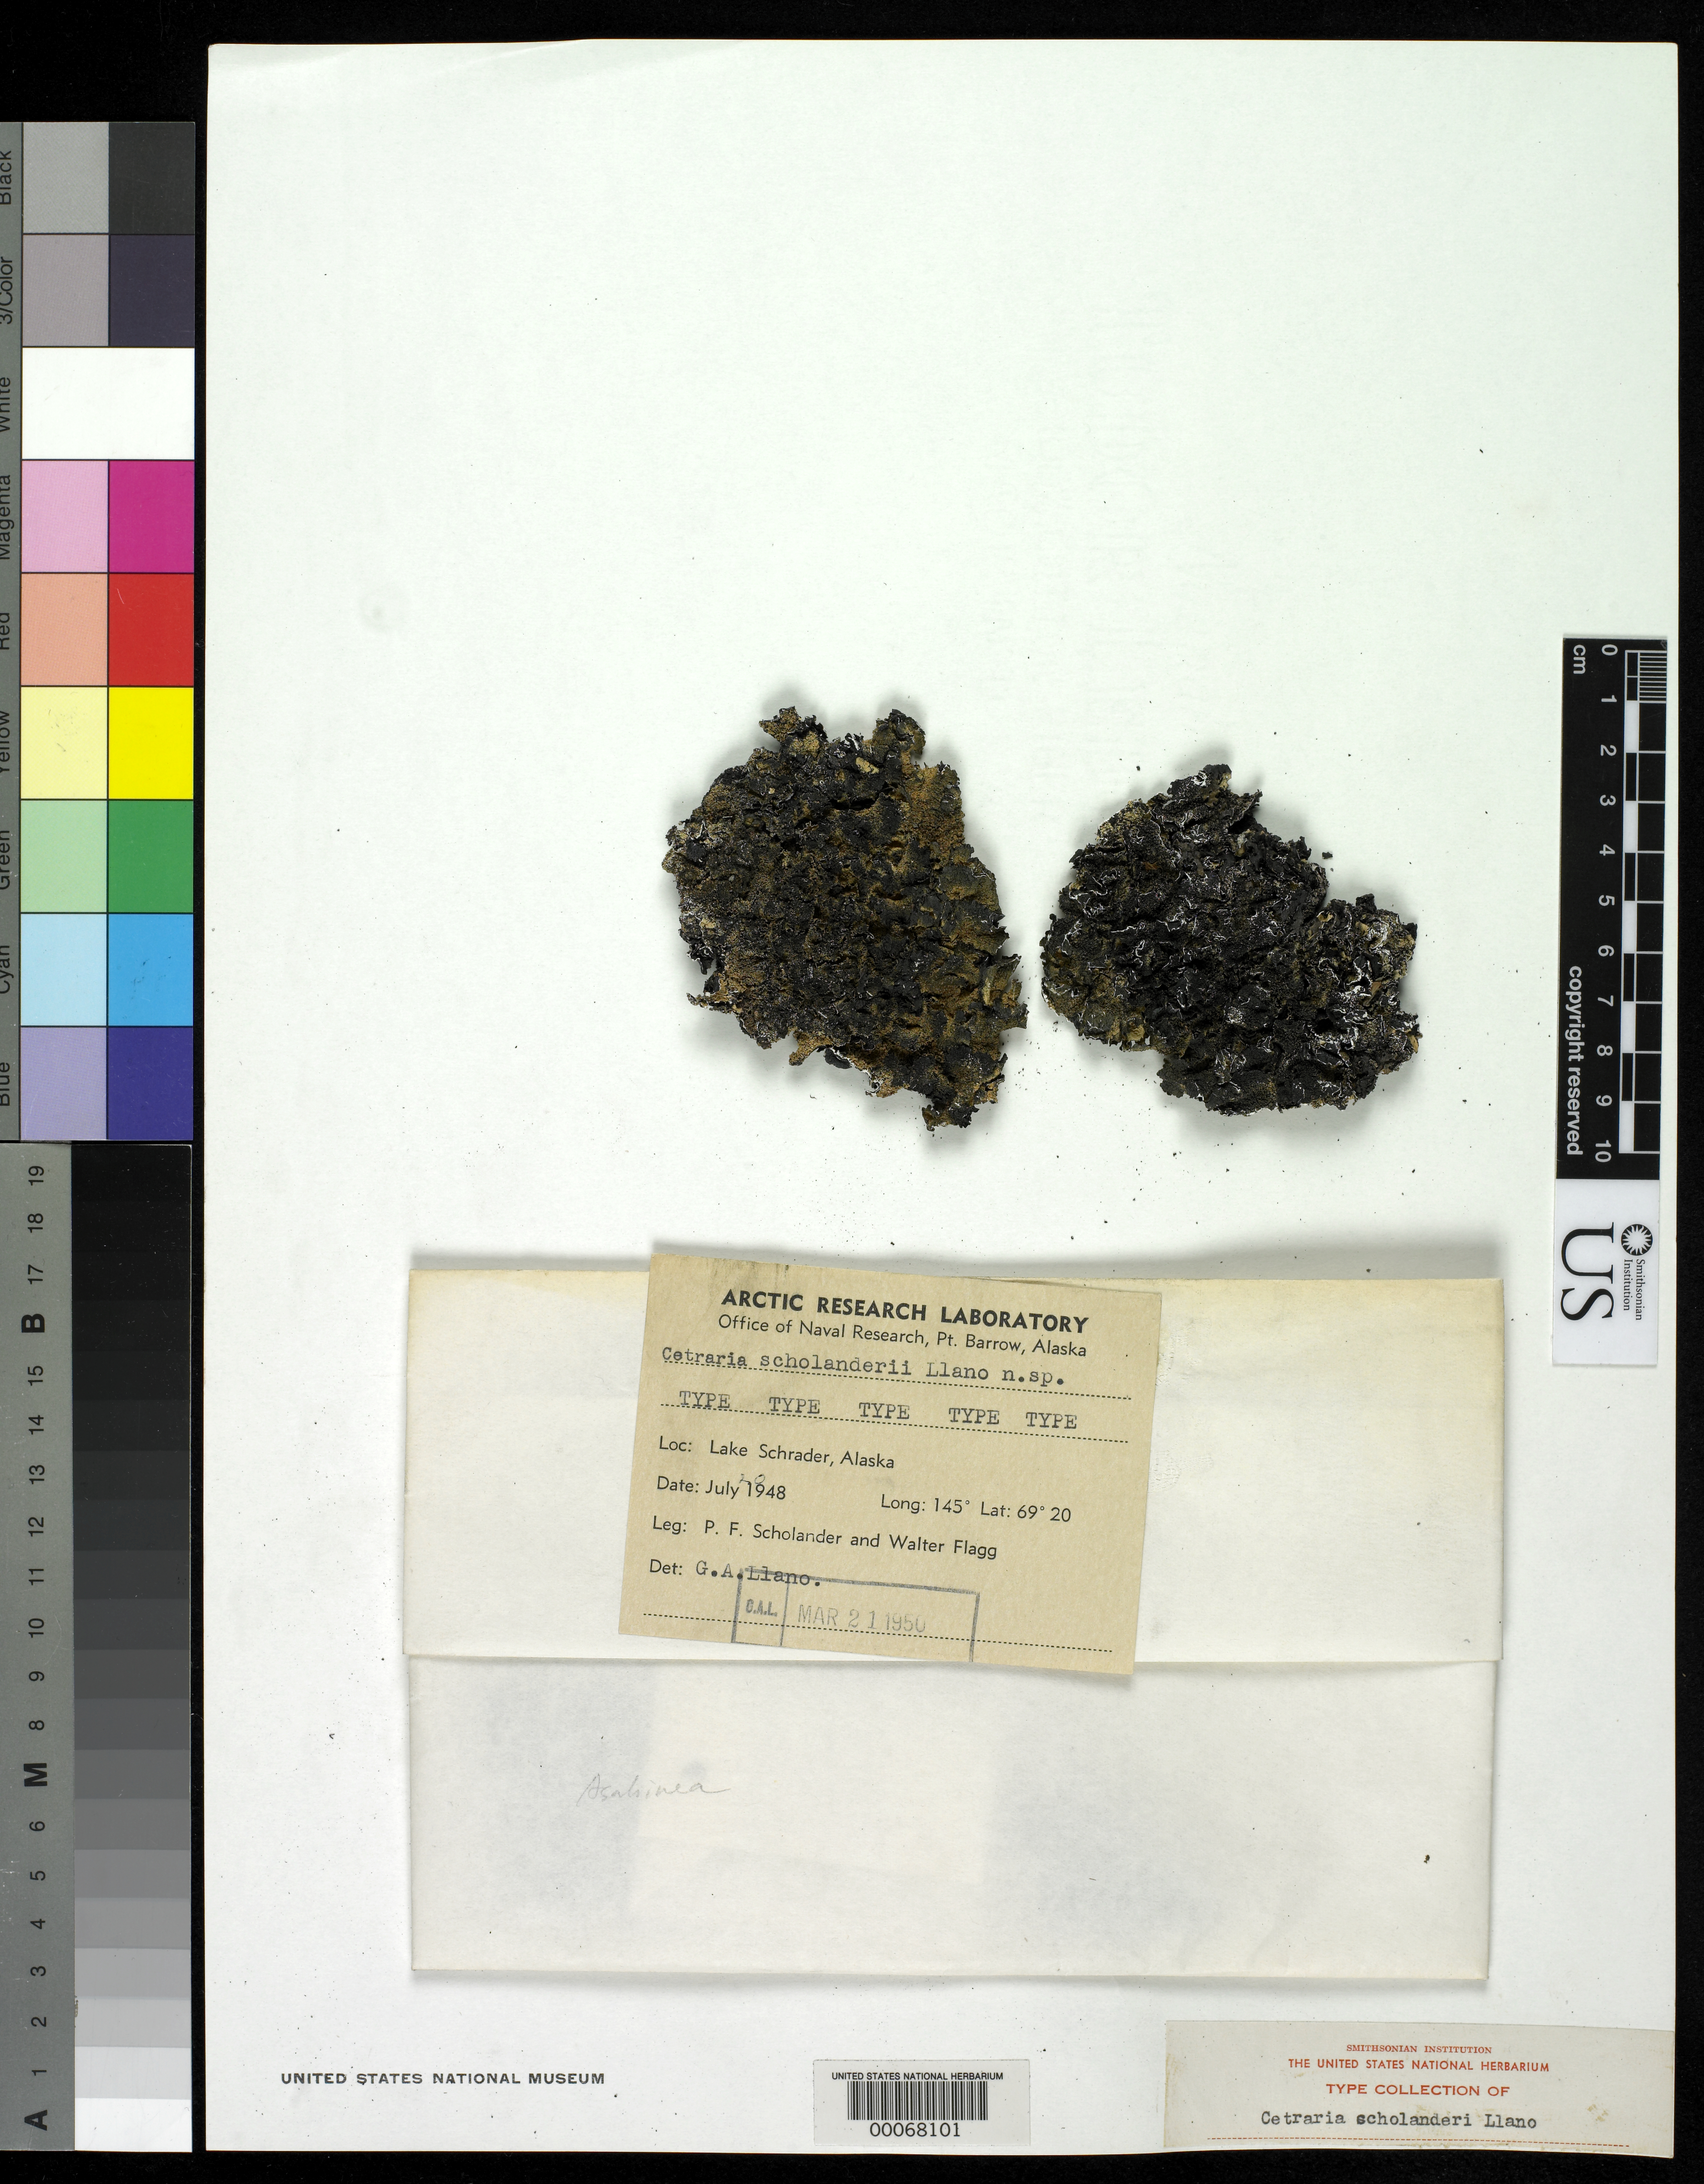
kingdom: Fungi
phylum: Ascomycota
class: Lecanoromycetes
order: Lecanorales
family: Parmeliaceae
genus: Cetraria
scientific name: Cetraria scholanderii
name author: Llano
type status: Holotype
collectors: P. Scholander & W. Flagg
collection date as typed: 20 Jul 1948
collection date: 1948-07-20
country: United States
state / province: Alaska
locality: Schrader Lake.